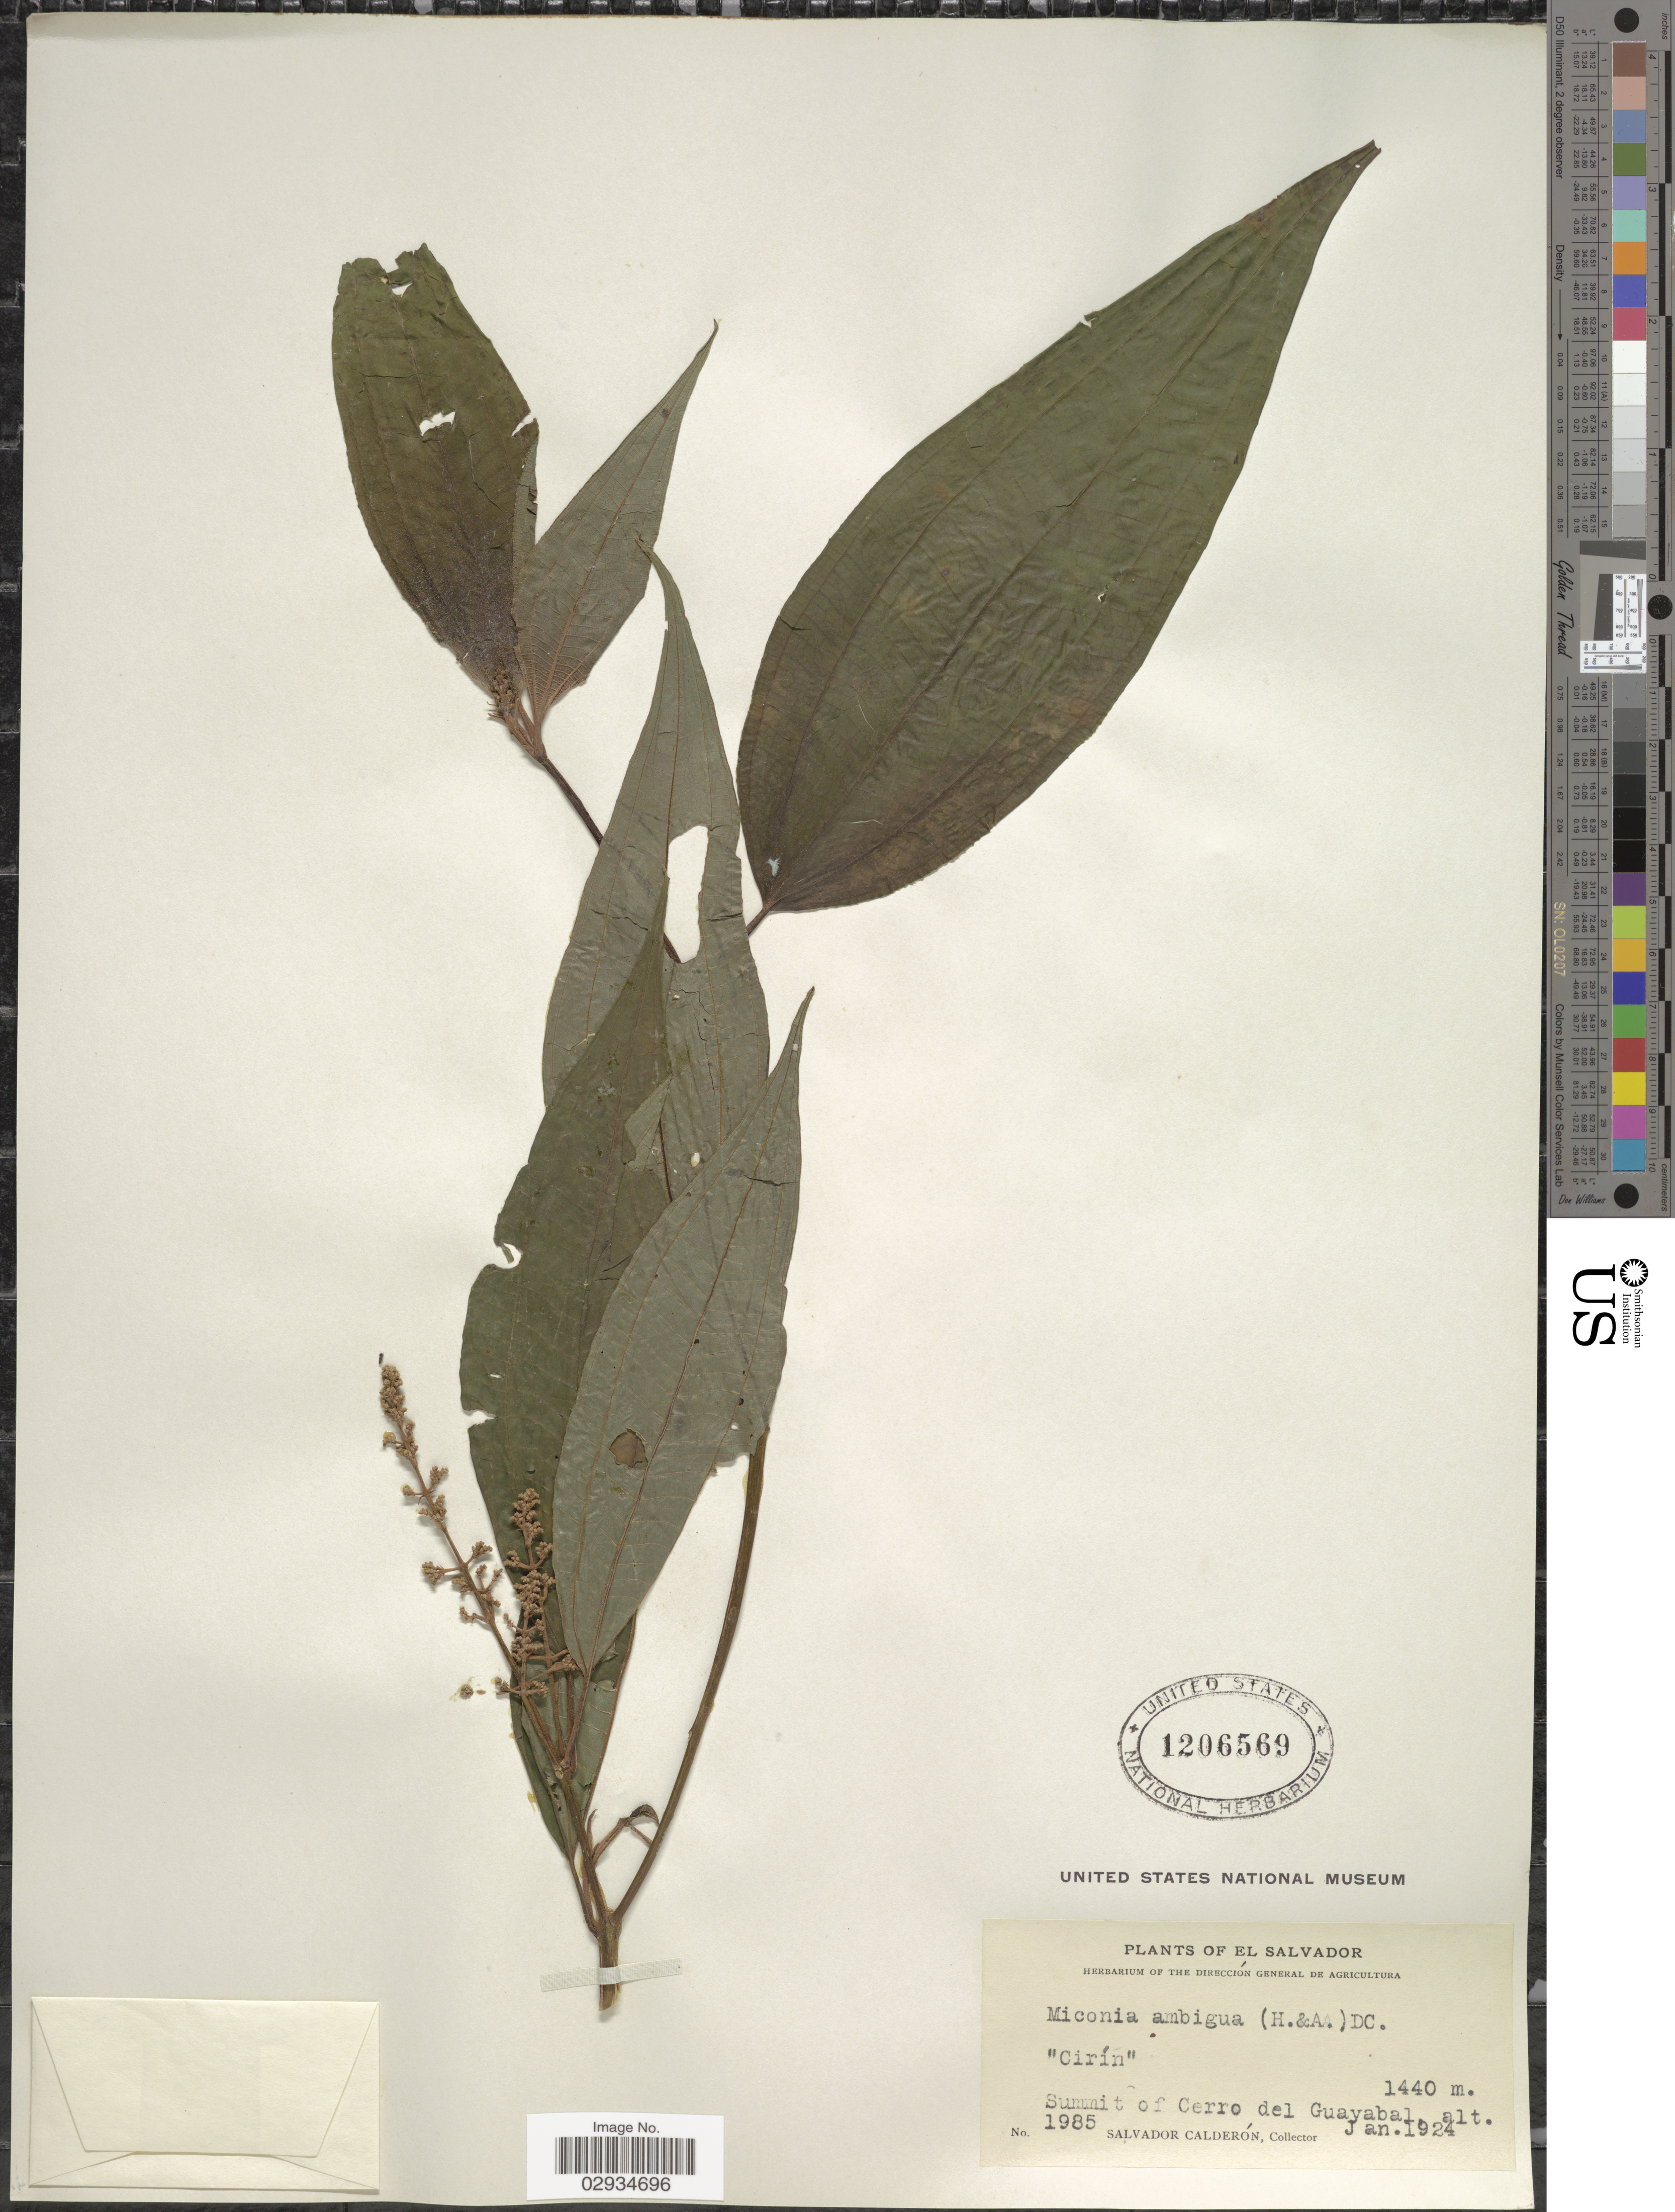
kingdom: Plantae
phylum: Tracheophyta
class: Magnoliopsida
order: Myrtales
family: Melastomataceae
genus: Miconia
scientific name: Miconia virescens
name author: (Vahl) Triana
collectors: S. Calderón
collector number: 1985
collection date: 1924-01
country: El Salvador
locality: Summit of Cerro del Guayabal.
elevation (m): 1440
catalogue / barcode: US 1206569